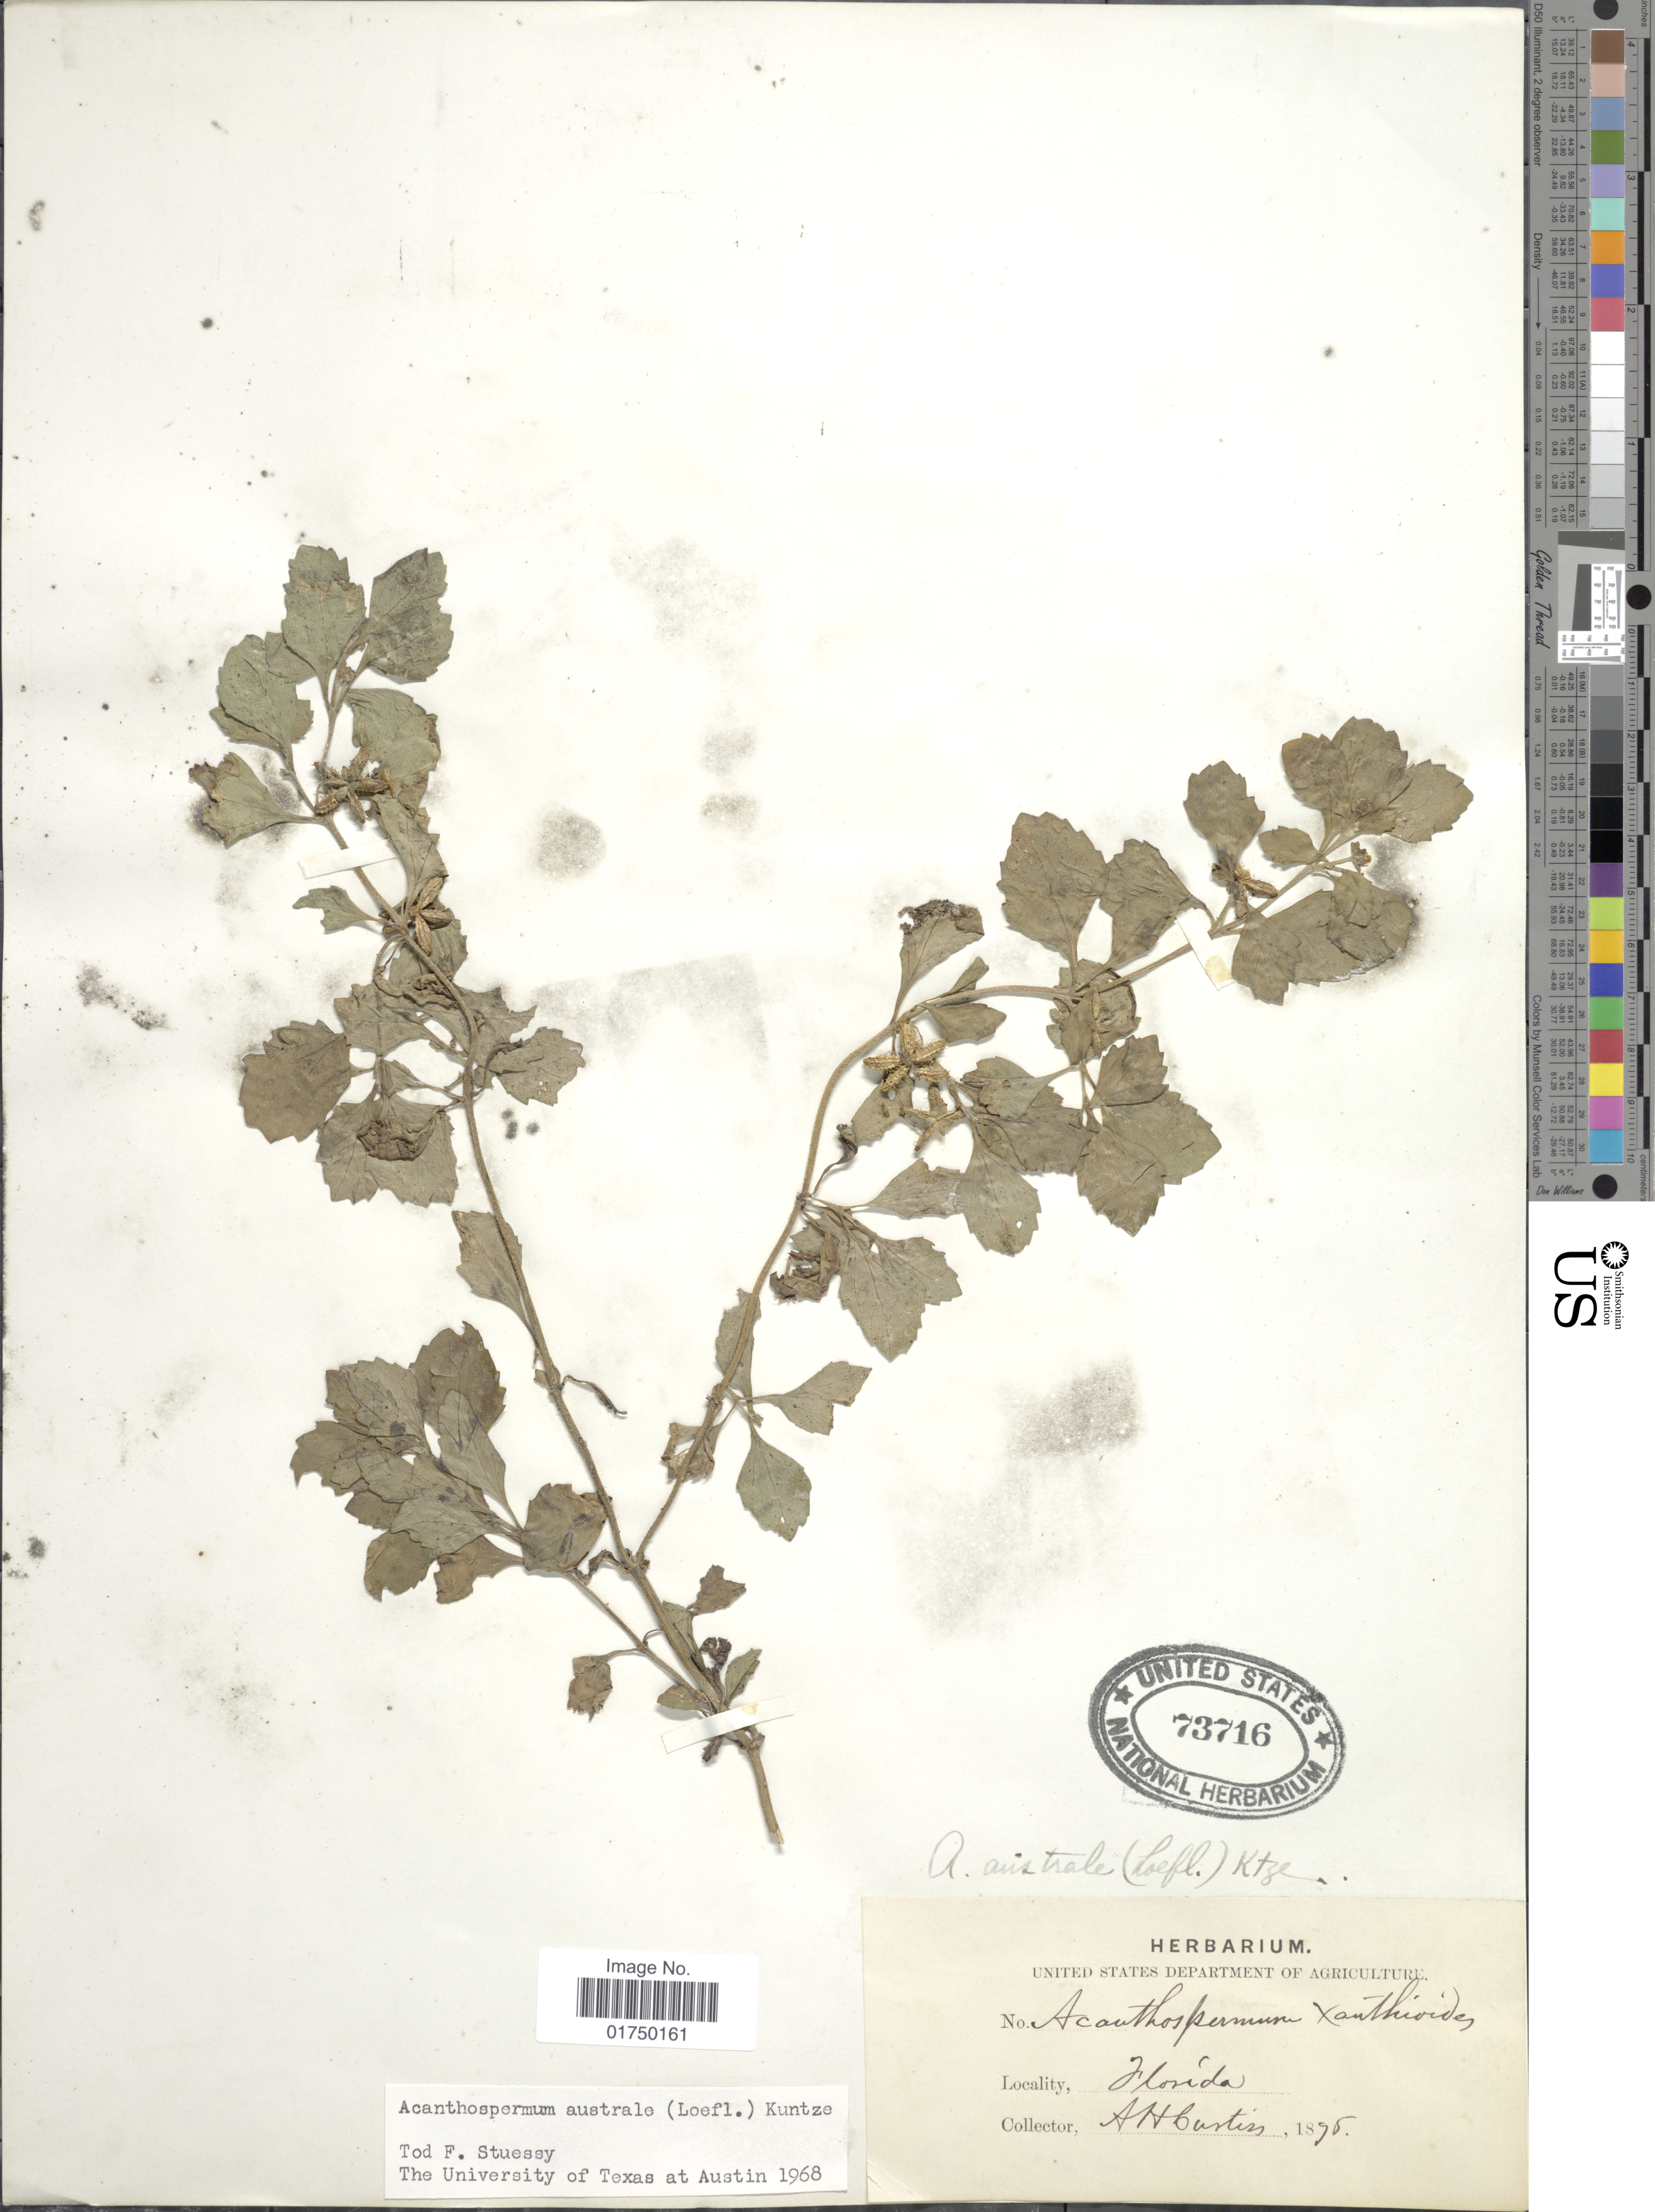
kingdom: Plantae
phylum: Tracheophyta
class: Magnoliopsida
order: Asterales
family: Asteraceae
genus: Acanthospermum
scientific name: Acanthospermum australe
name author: (Loefl.) Kuntze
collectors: A. H. Curtiss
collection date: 1895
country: United States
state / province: Florida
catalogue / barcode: US 73716